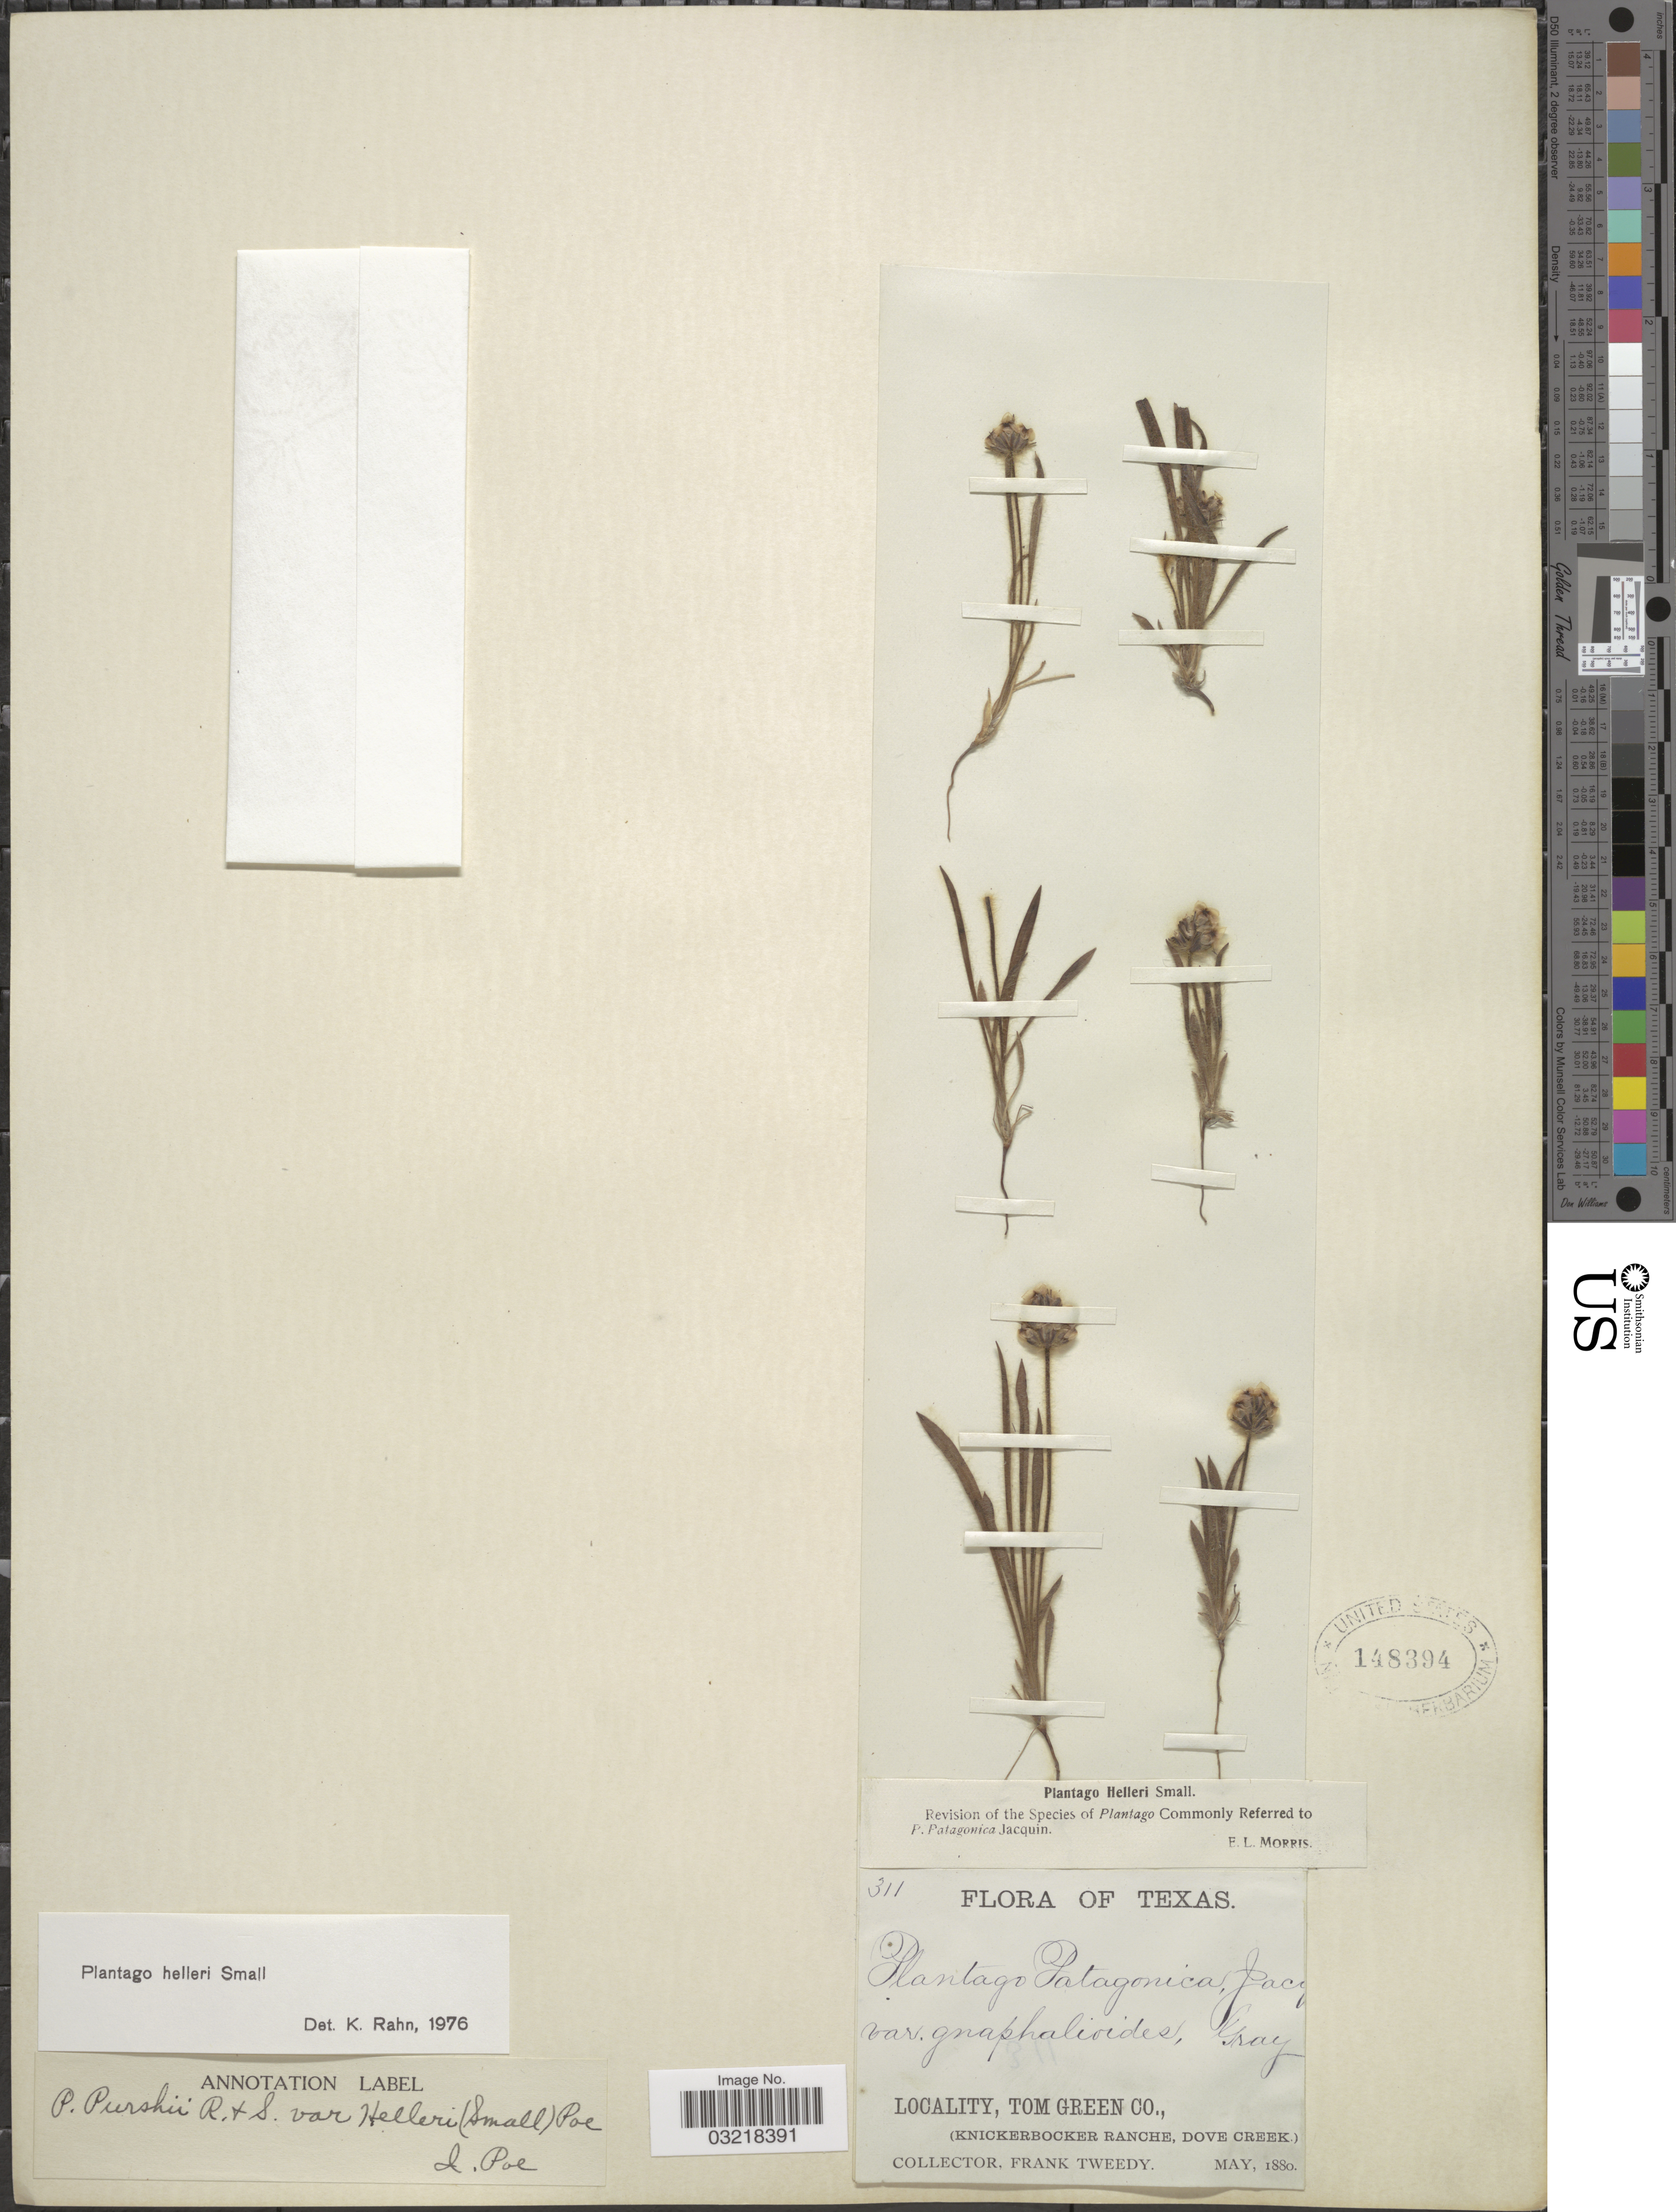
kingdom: Plantae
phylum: Tracheophyta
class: Magnoliopsida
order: Lamiales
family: Plantaginaceae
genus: Plantago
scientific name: Plantago helleri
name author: Small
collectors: F. Tweedy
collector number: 311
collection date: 1880-05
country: United States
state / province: Texas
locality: Tom Green Co. (Knickerbocker Ranche, Dove Creek).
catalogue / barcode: US 148394